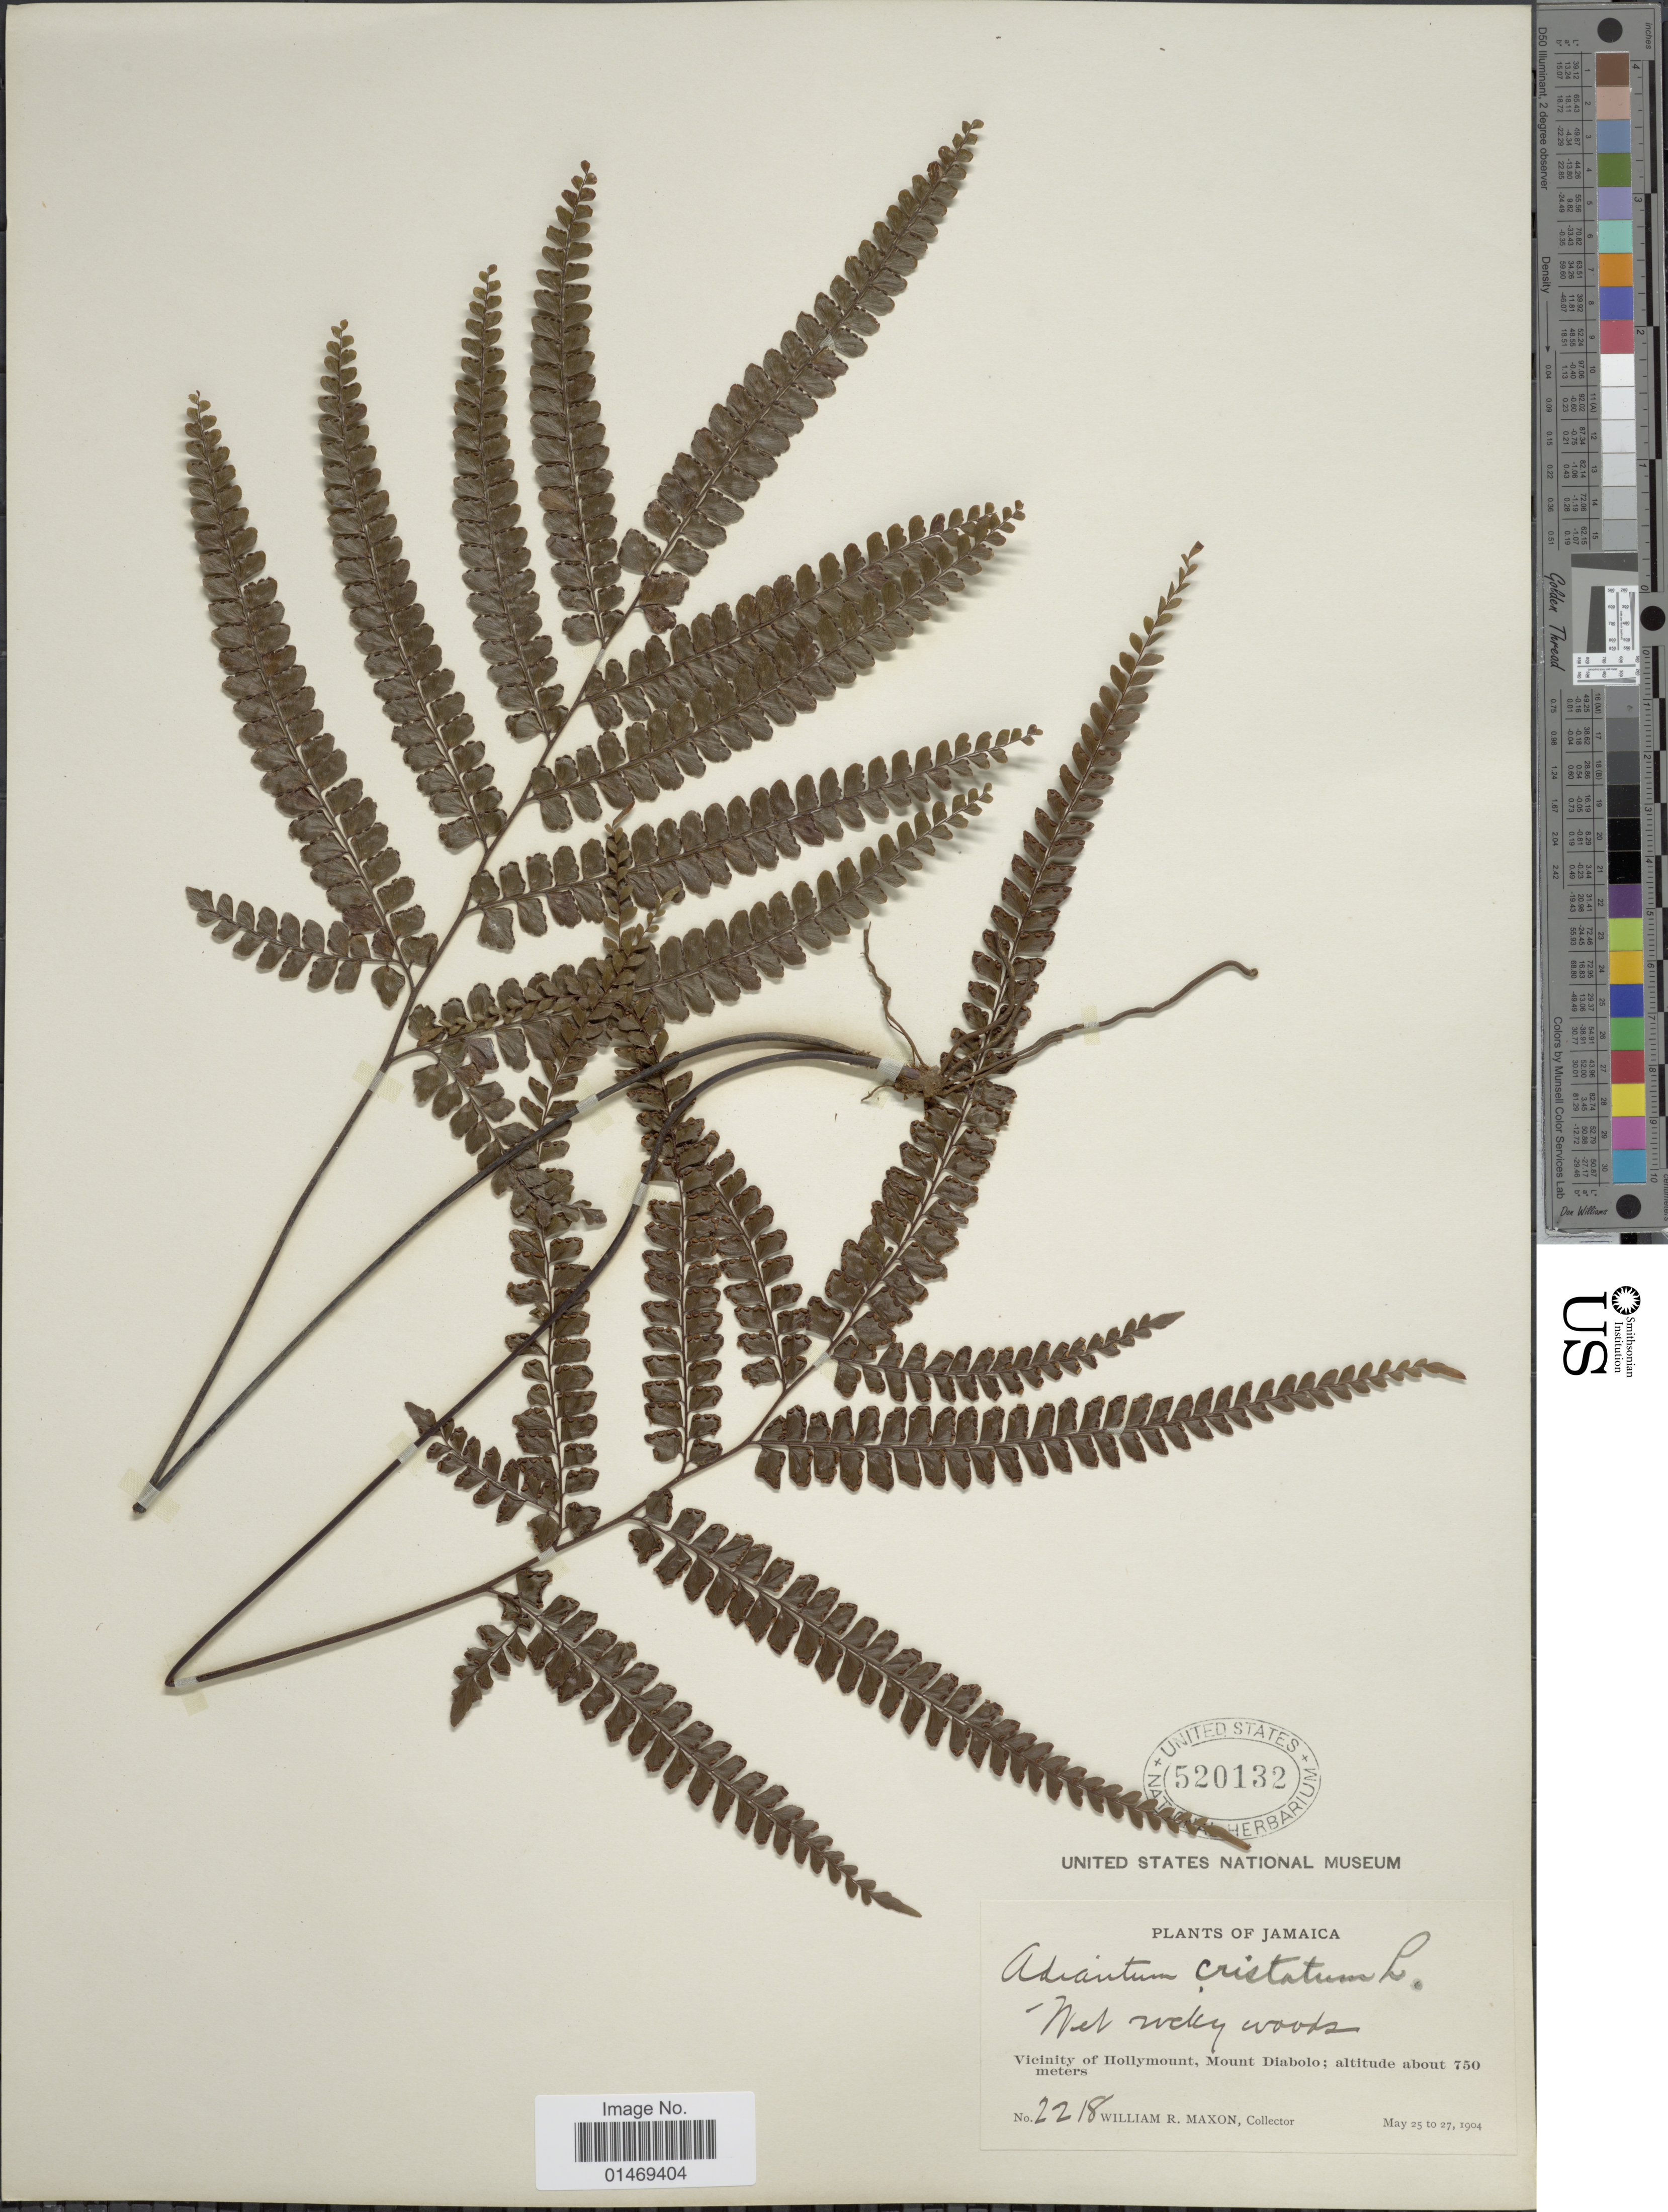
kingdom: Plantae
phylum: Tracheophyta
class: Polypodiopsida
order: Polypodiales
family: Pteridaceae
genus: Adiantum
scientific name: Adiantum pyramidale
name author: (L.) Willd.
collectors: W. R. Maxon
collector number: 2218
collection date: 1904-05-25/1904-05-27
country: Jamaica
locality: Vicinity of Hollymount, Mount Diabolo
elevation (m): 750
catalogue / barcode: US 520132